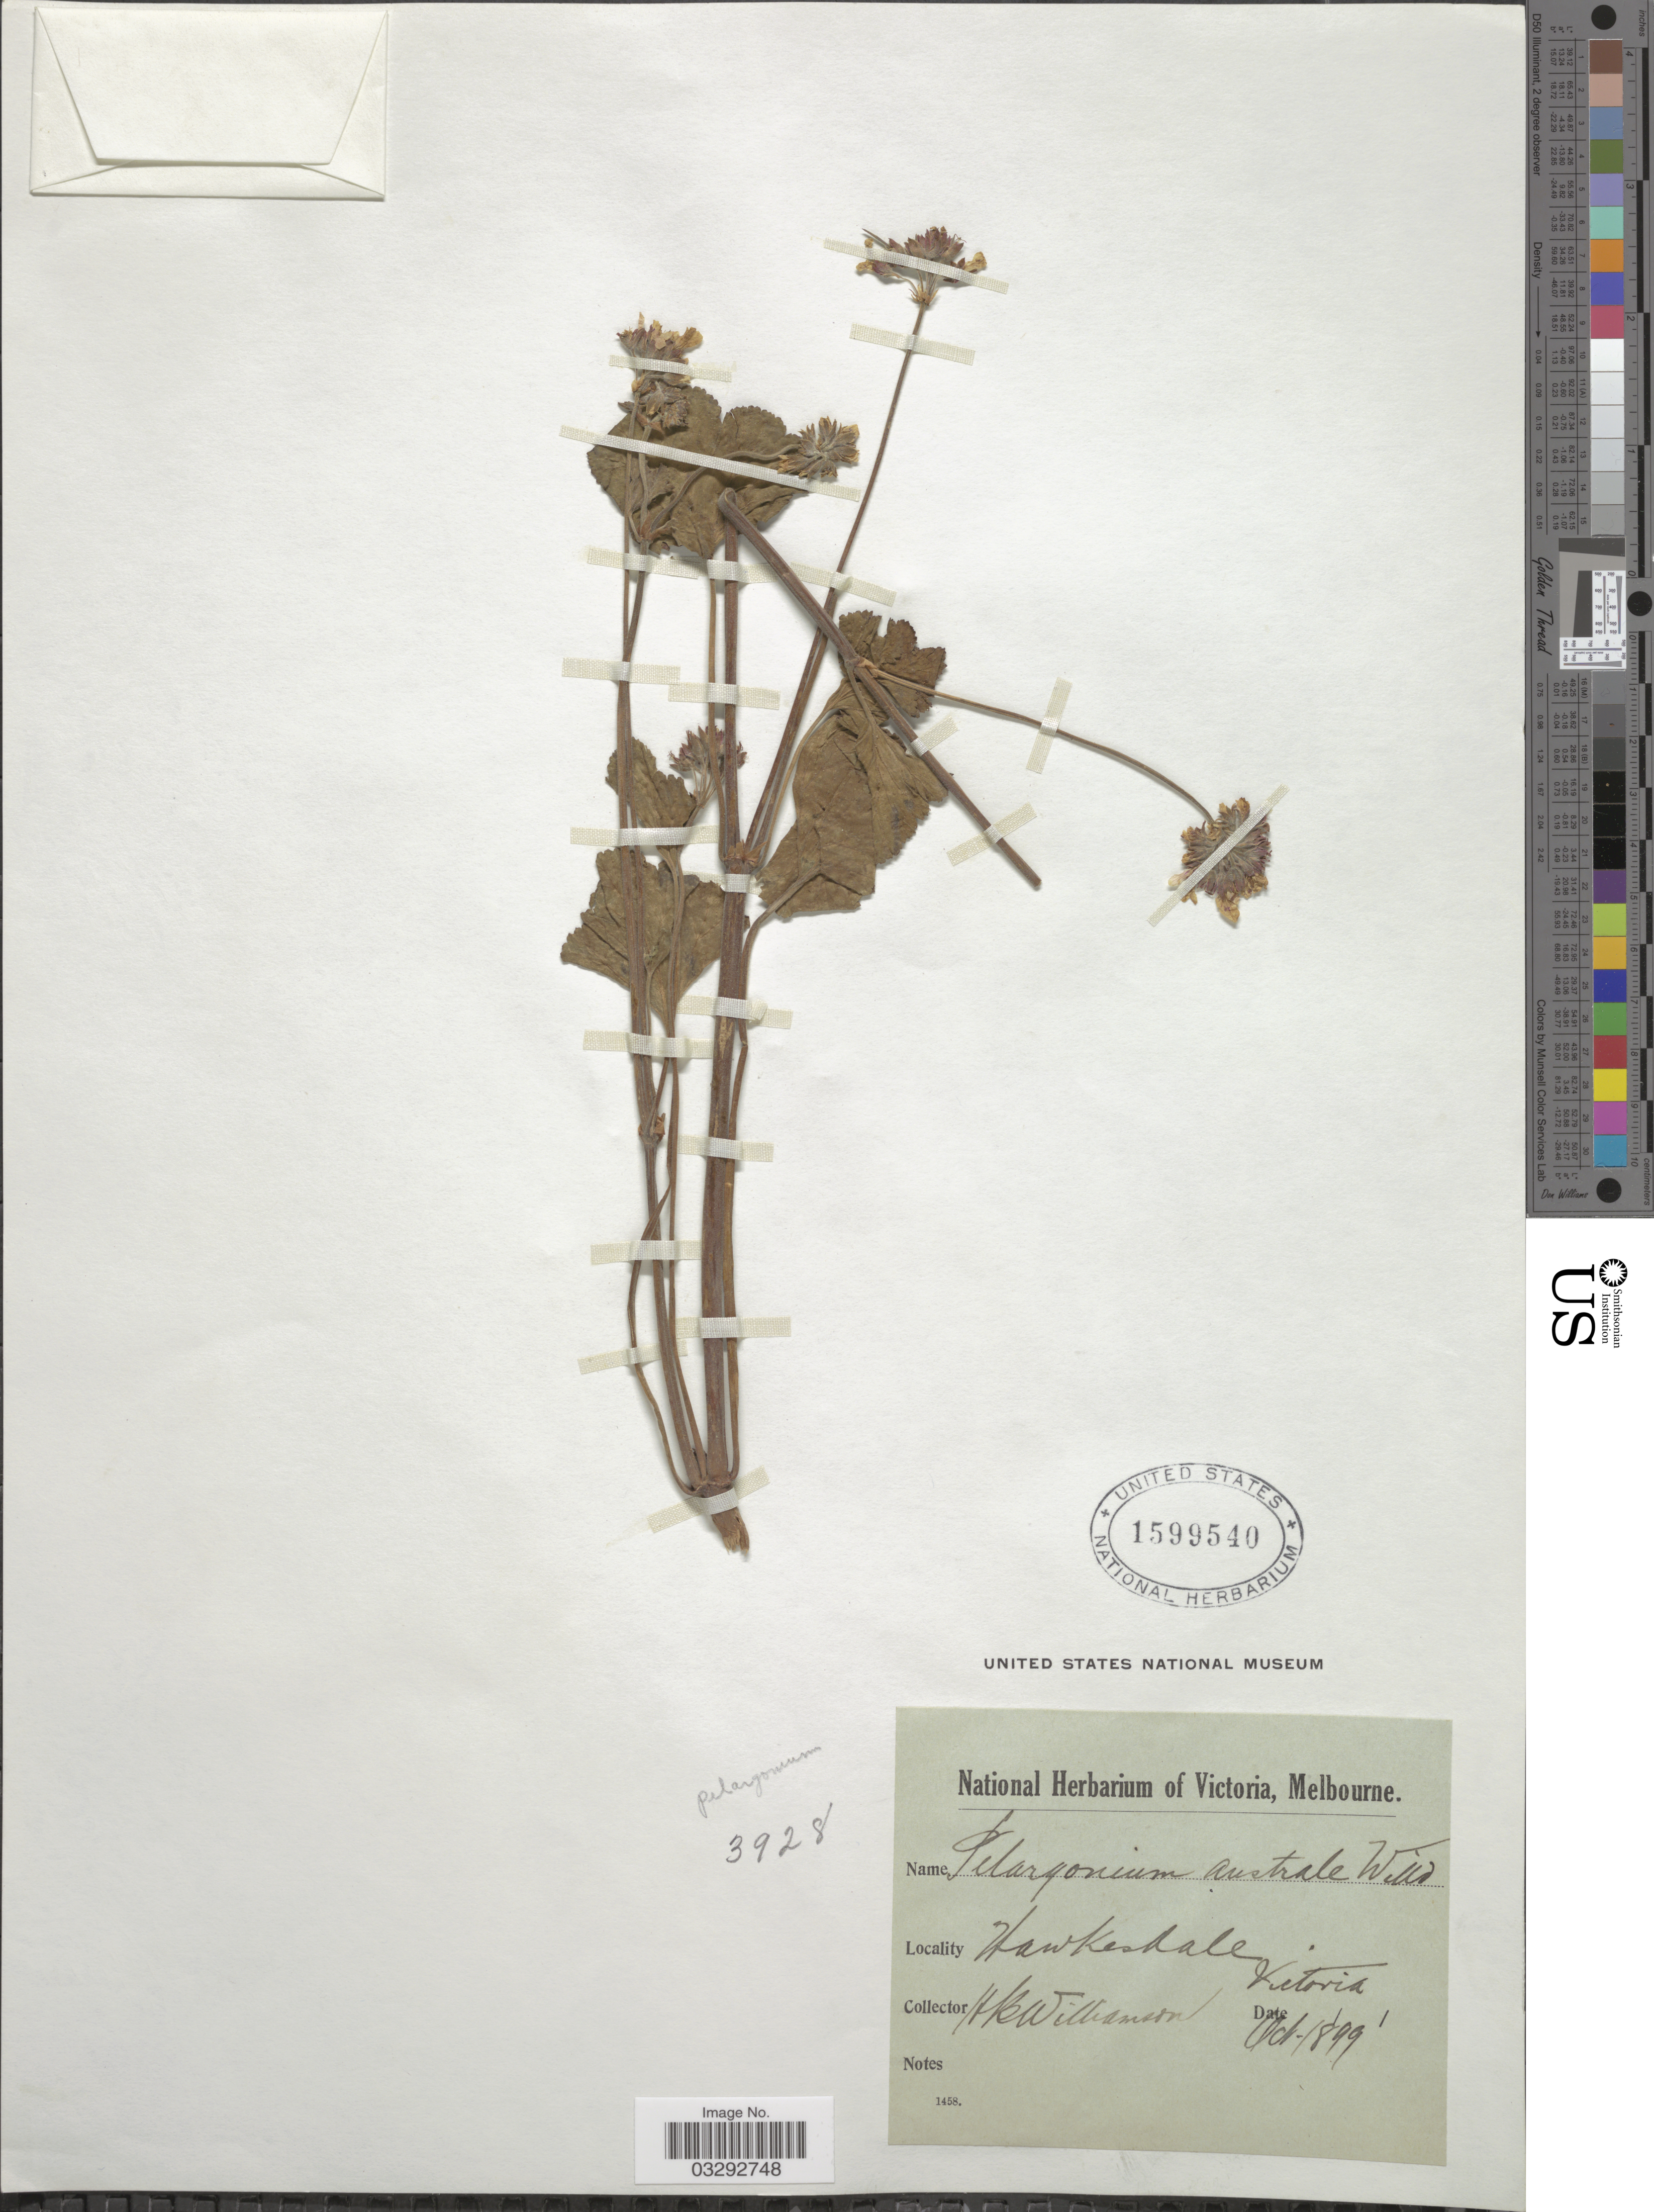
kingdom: Plantae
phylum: Tracheophyta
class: Magnoliopsida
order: Geraniales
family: Geraniaceae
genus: Pelargonium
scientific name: Pelargonium australe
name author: Willd.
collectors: H. Williamson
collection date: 1899-10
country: Australia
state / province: Victoria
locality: Hawkesdale, Victoria.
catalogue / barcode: US 1599540